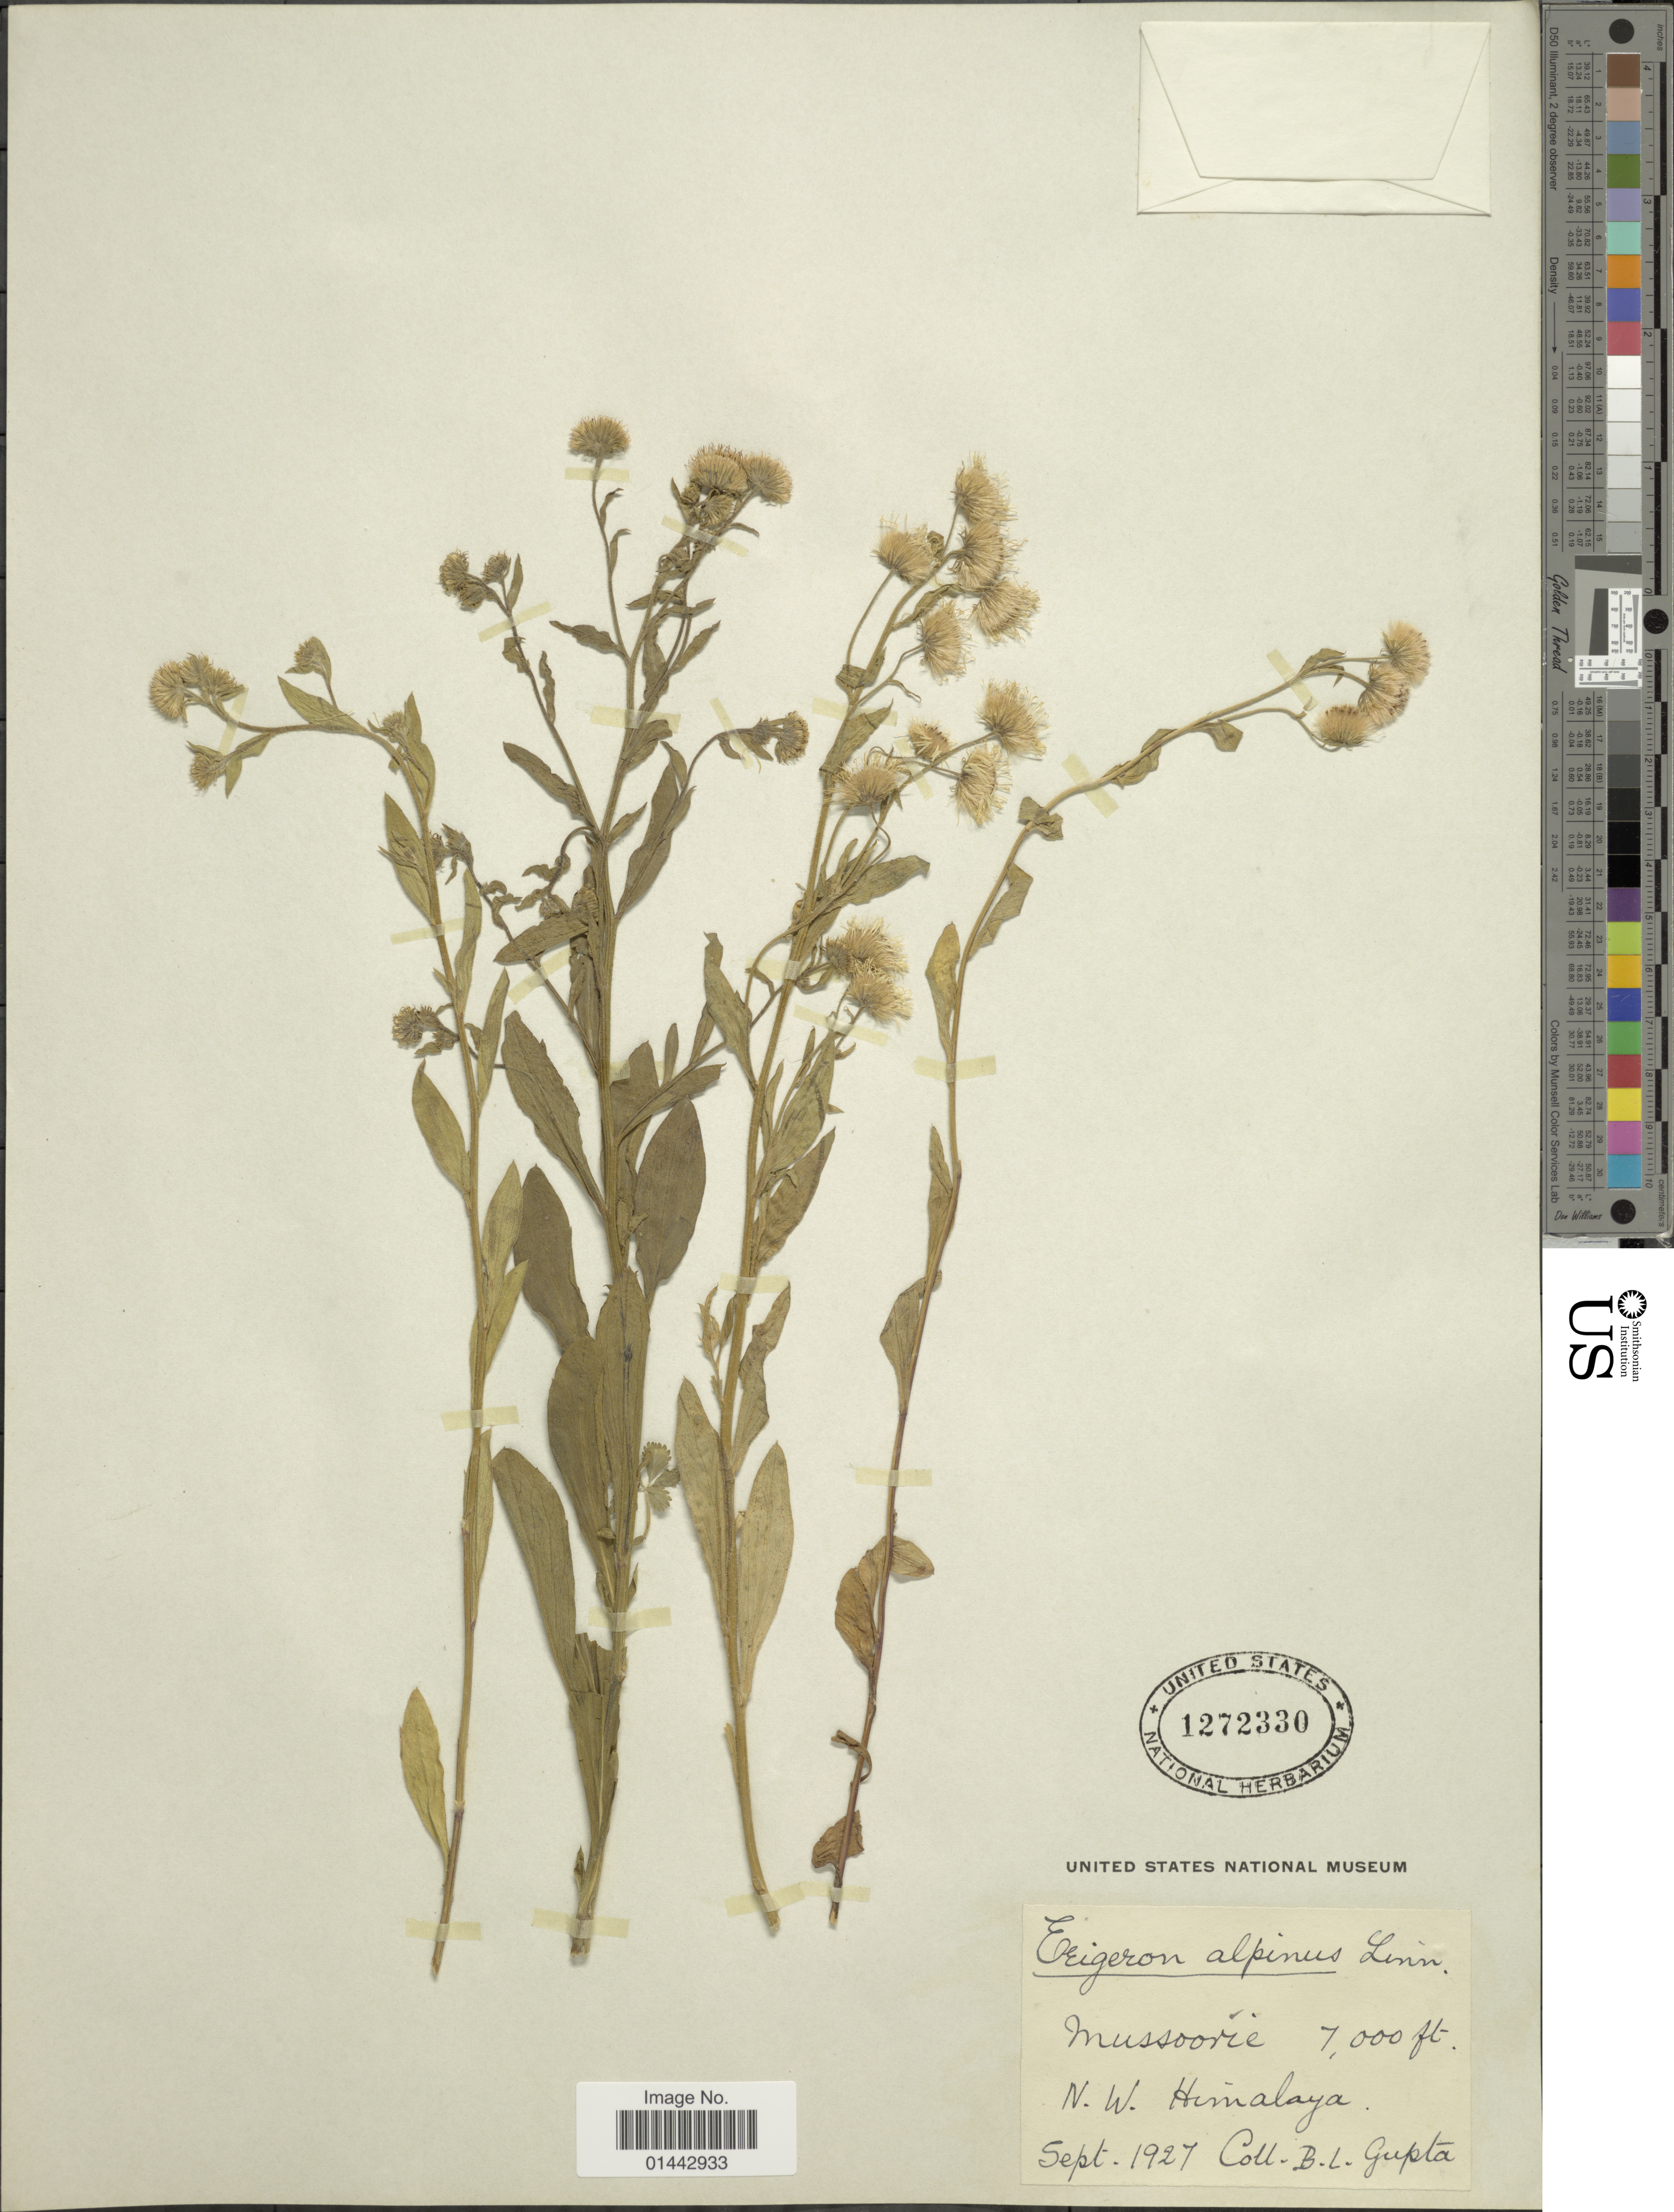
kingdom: Plantae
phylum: Tracheophyta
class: Magnoliopsida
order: Asterales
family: Asteraceae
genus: Erigeron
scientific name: Erigeron alpinus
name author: L.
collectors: B. L. Gupta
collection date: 1927-09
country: India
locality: N.W. Himalaya, Mussoorie.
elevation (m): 2134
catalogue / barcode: US 1272330